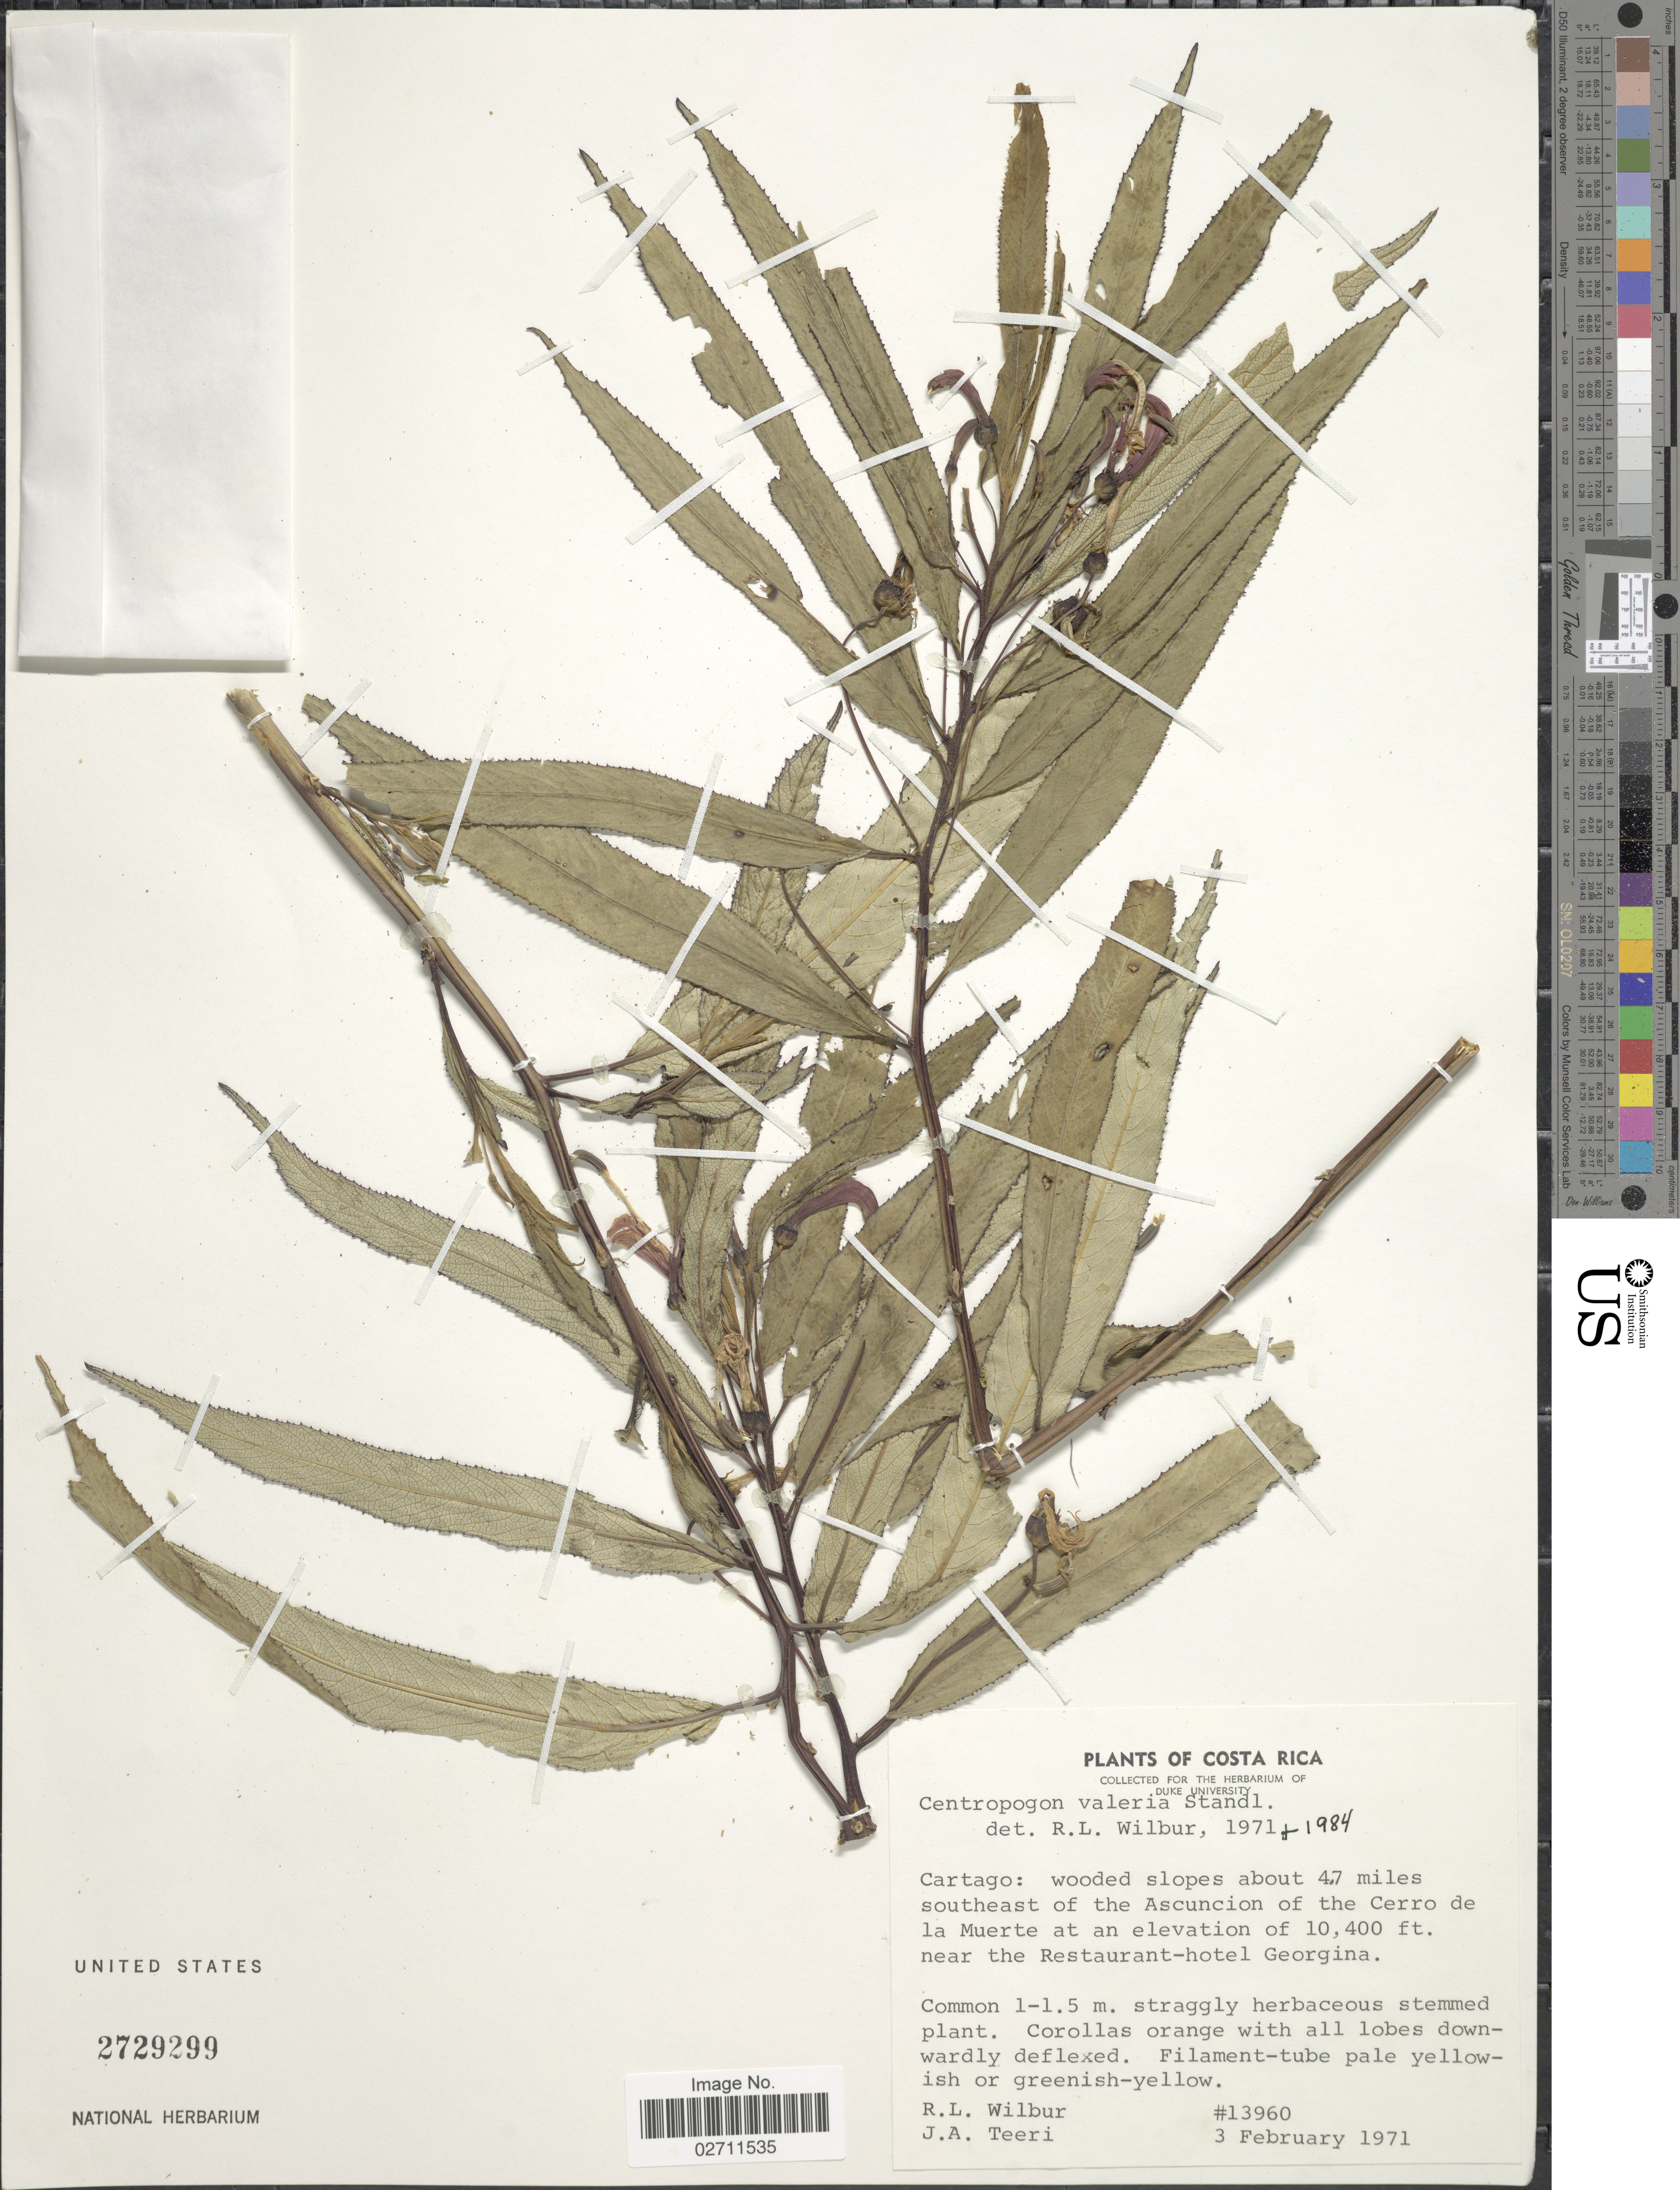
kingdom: Plantae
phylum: Tracheophyta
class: Magnoliopsida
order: Asterales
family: Campanulaceae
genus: Centropogon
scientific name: Centropogon valerii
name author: Standl.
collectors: R. L. Wilbur & J. Teeri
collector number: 13960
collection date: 1971-02-03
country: Costa Rica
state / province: Cartago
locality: Wooded slopes about 4.7 miles southeast of the Asuncion of the Cerro de la Muerte, near the Restaurant-hotel Georgina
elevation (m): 3170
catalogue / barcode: US 2729299